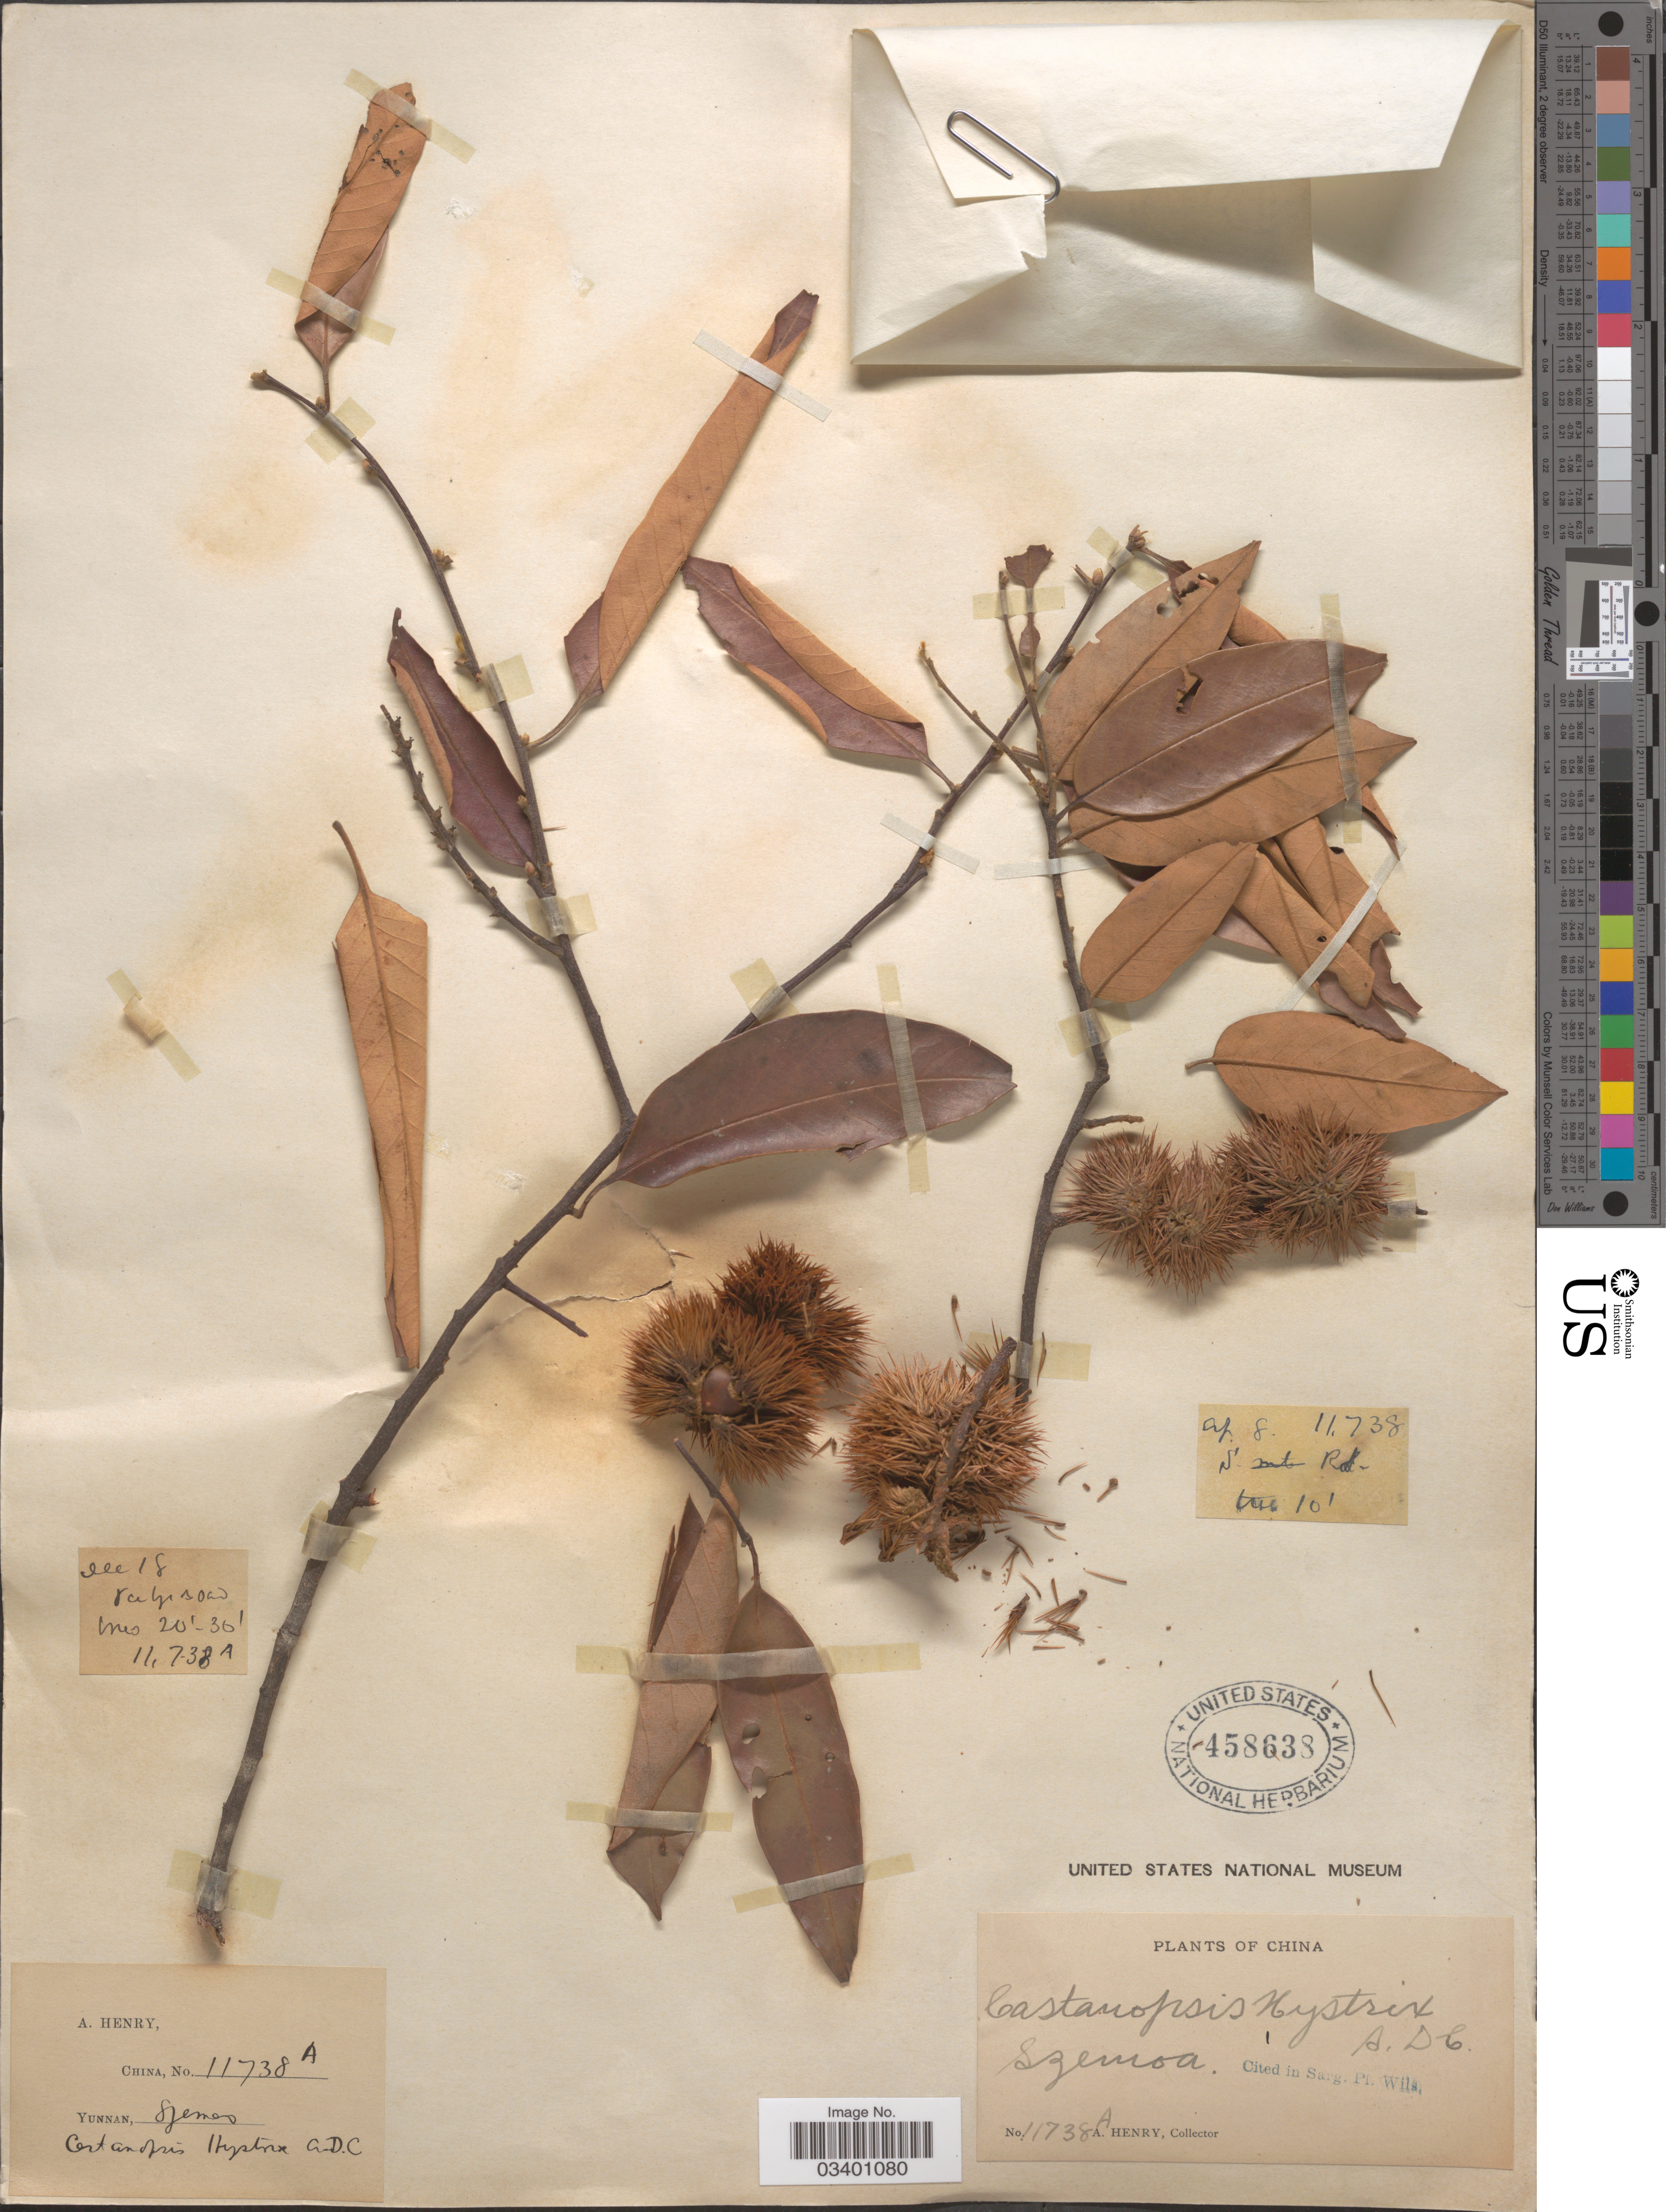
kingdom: Plantae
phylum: Tracheophyta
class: Magnoliopsida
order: Fagales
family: Fagaceae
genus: Castanopsis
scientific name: Castanopsis hystrix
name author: Hook. f. & Thomson ex A. DC.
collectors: A. Henry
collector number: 11738 A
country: China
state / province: Yunnan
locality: Szemao.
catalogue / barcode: US 458638